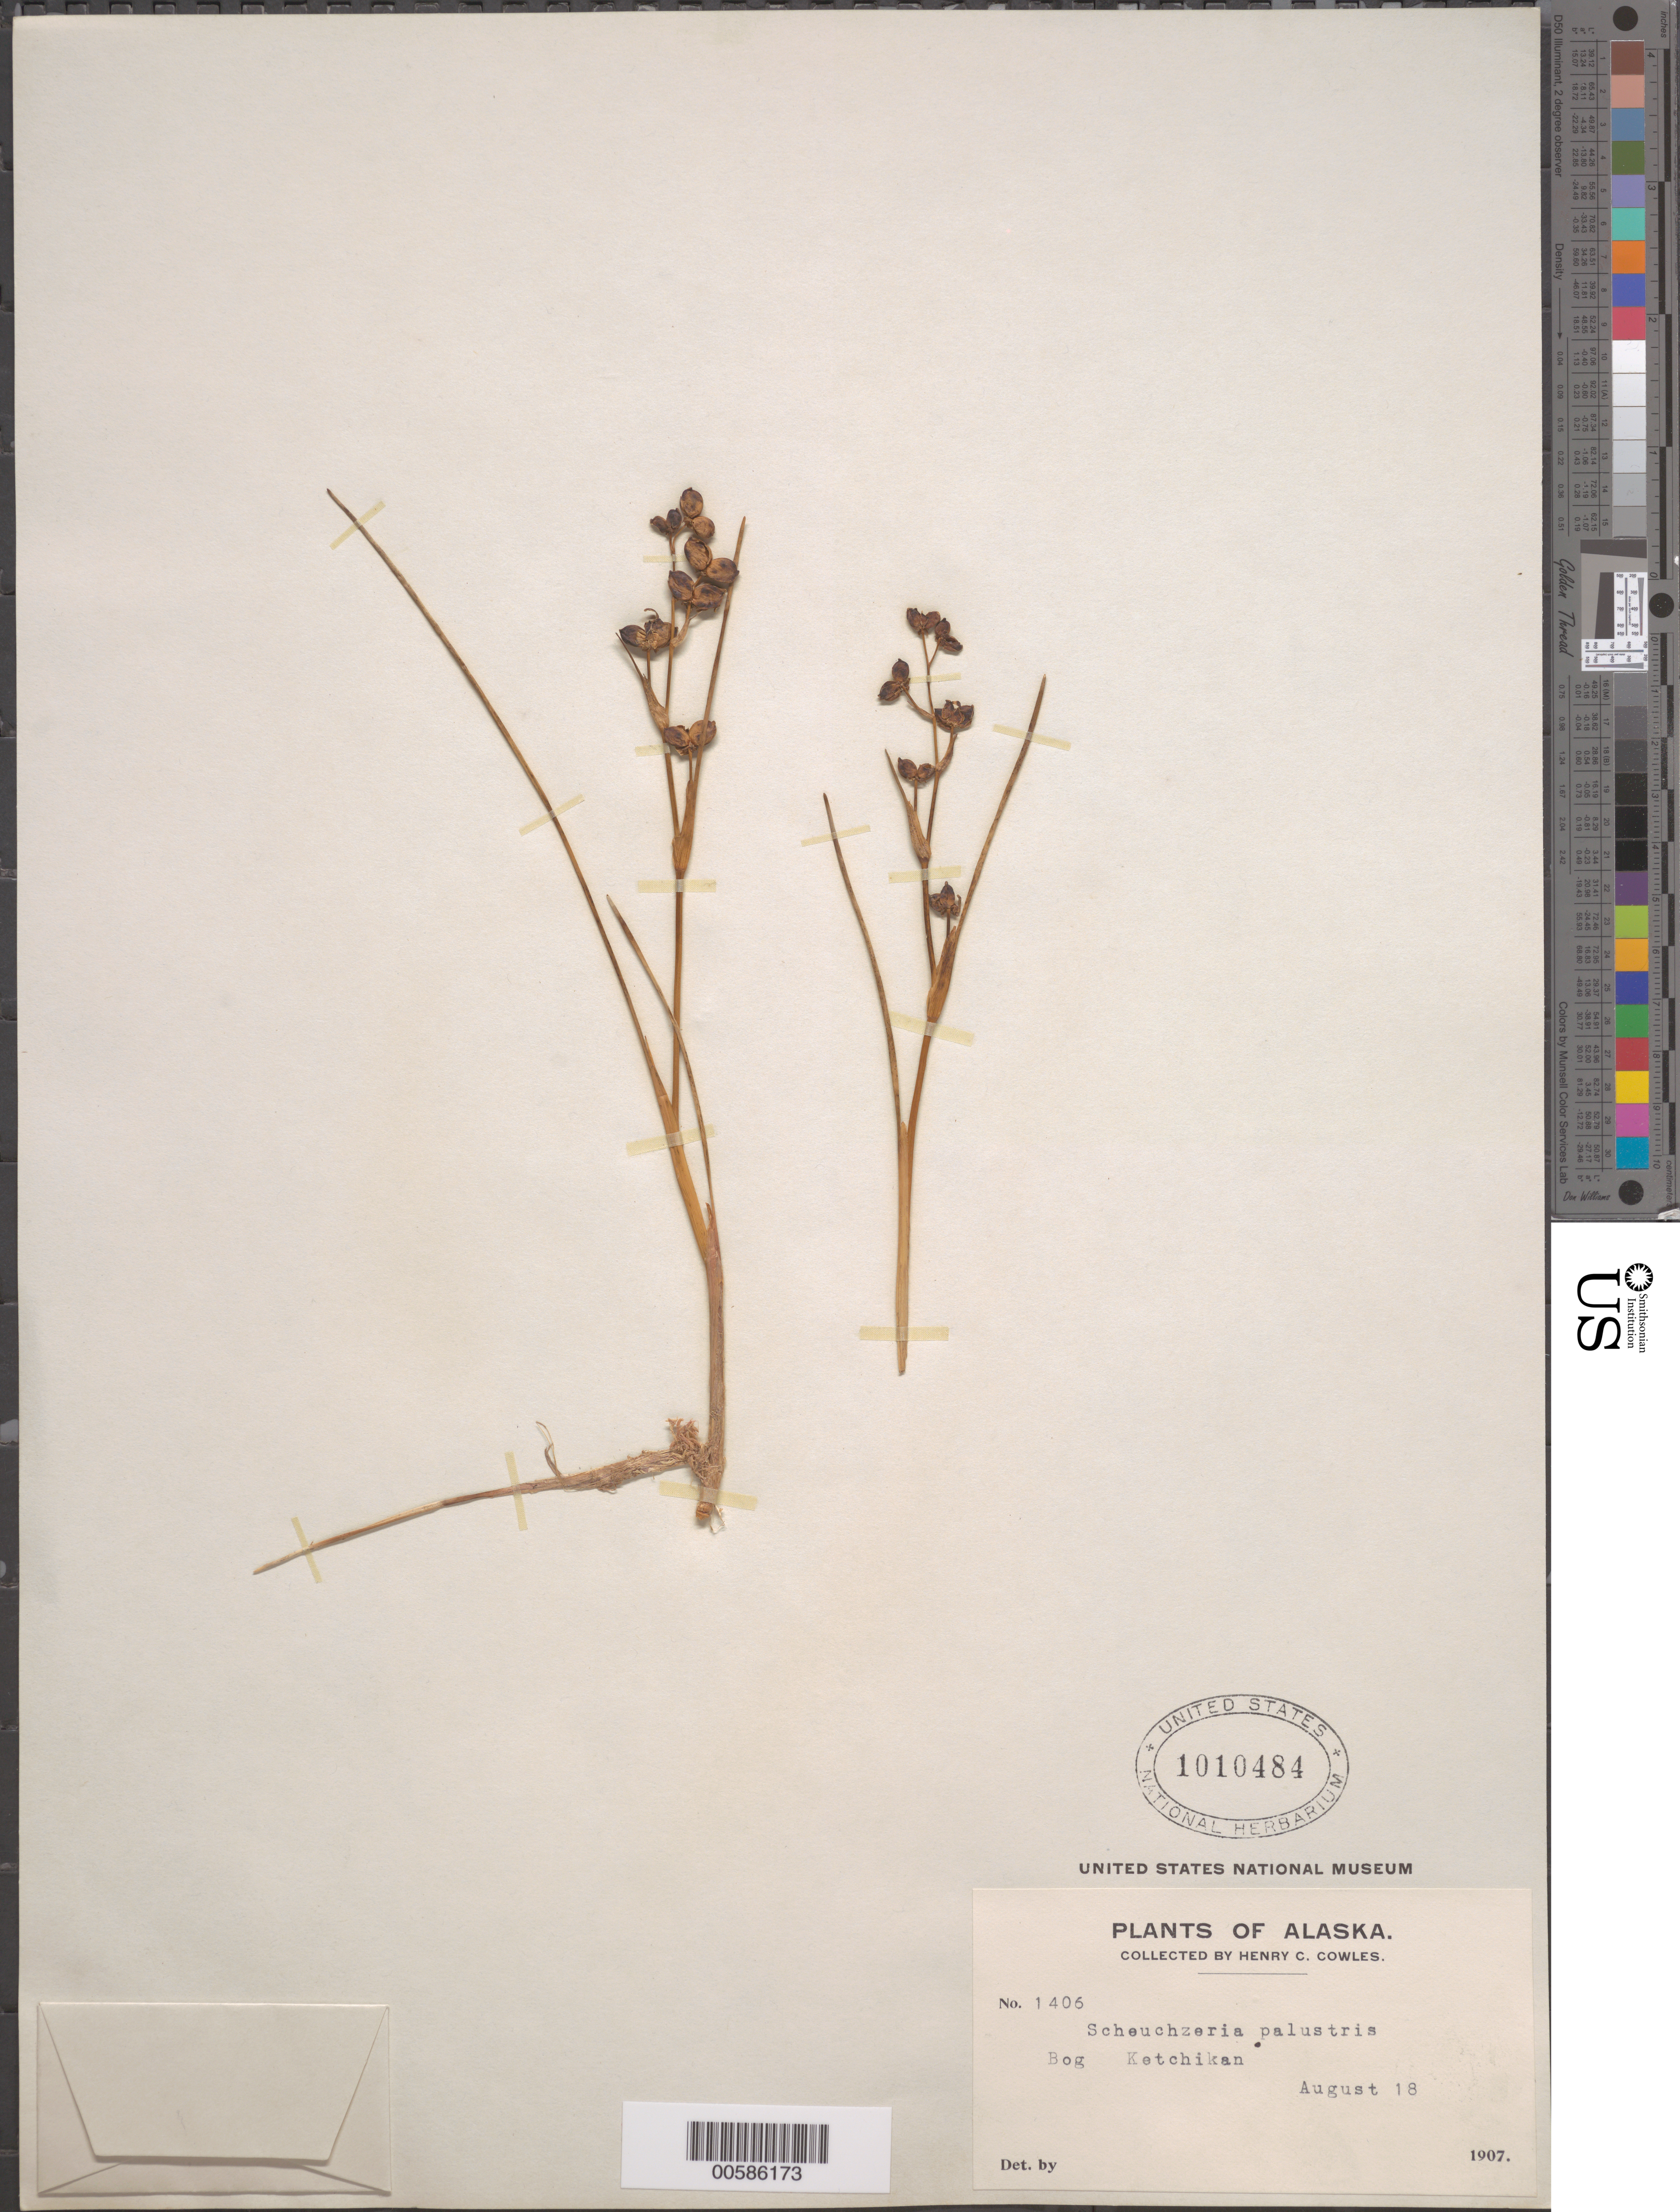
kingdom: Plantae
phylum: Tracheophyta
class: Liliopsida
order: Alismatales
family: Scheuchzeriaceae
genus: Scheuchzeria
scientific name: Scheuchzeria palustris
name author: L.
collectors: H. Cowles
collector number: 1406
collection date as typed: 18 Aug 1907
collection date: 1907-08-18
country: United States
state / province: Alaska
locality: Ketchikan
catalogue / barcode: US 1010484